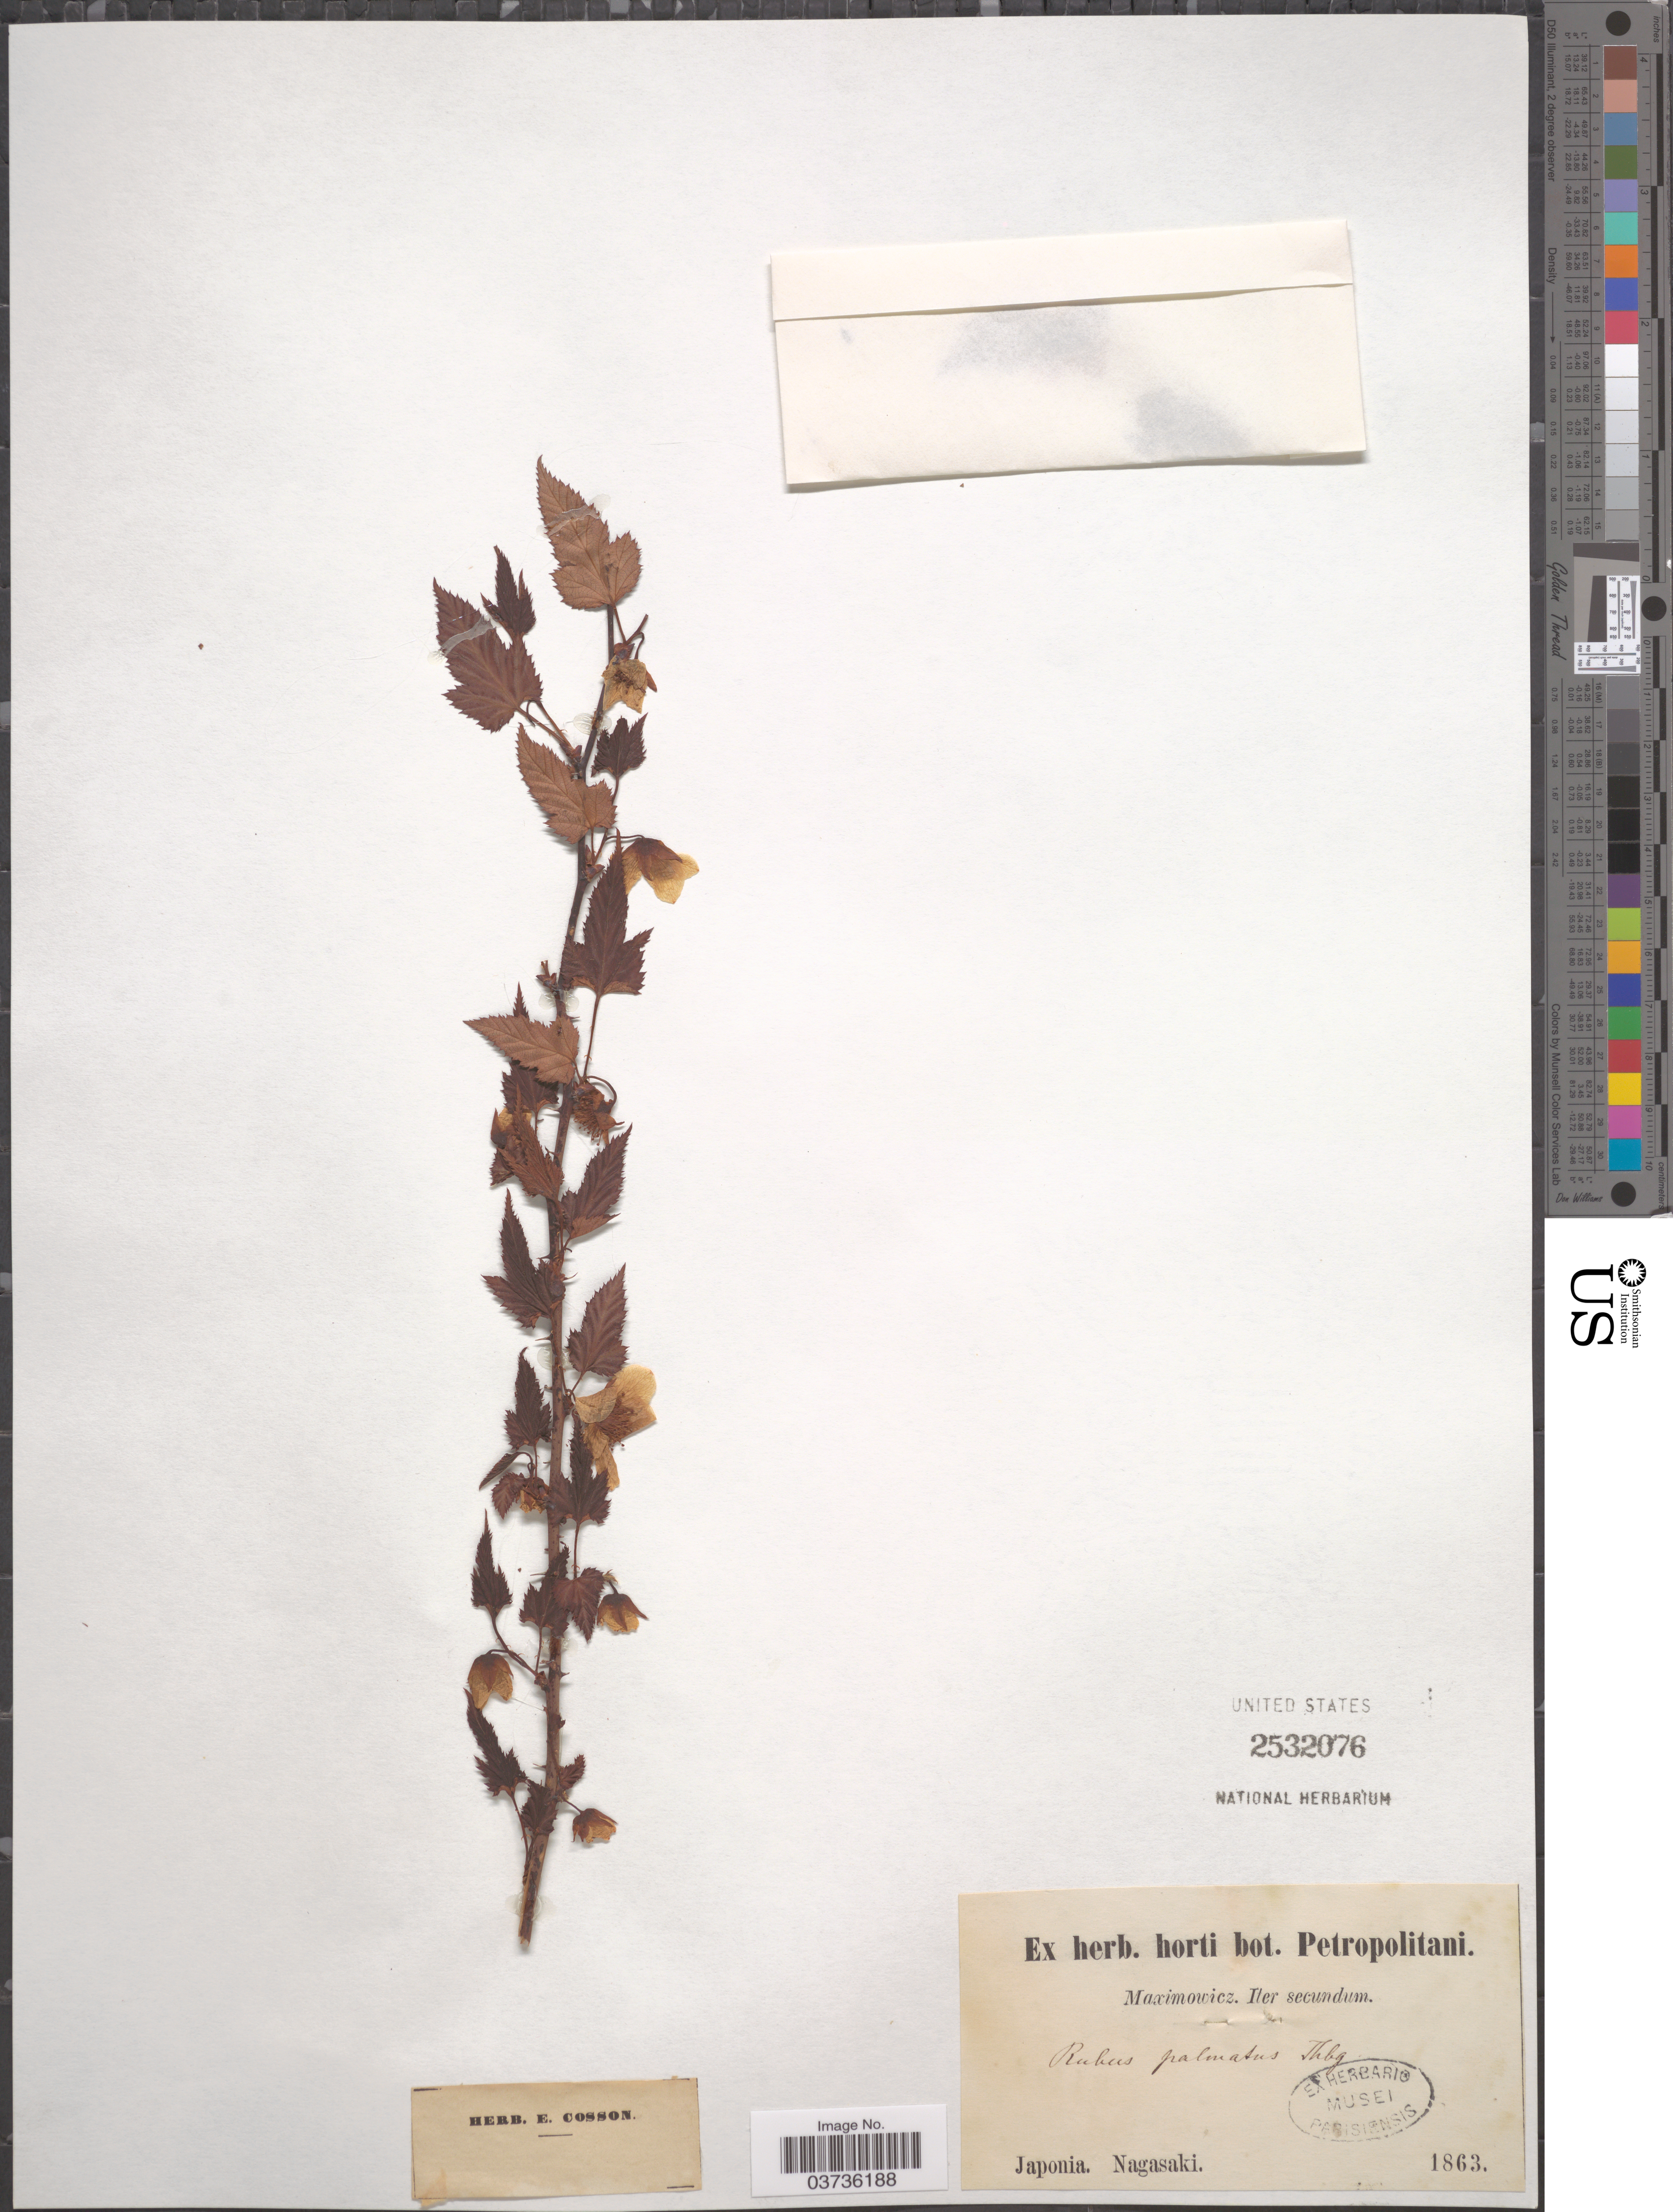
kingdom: Plantae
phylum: Tracheophyta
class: Magnoliopsida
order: Rosales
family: Rosaceae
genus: Rubus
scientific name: Rubus palmatus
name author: Thunb.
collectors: Maximowicz, --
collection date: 1863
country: Japan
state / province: Nagasaki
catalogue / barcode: US 2532076